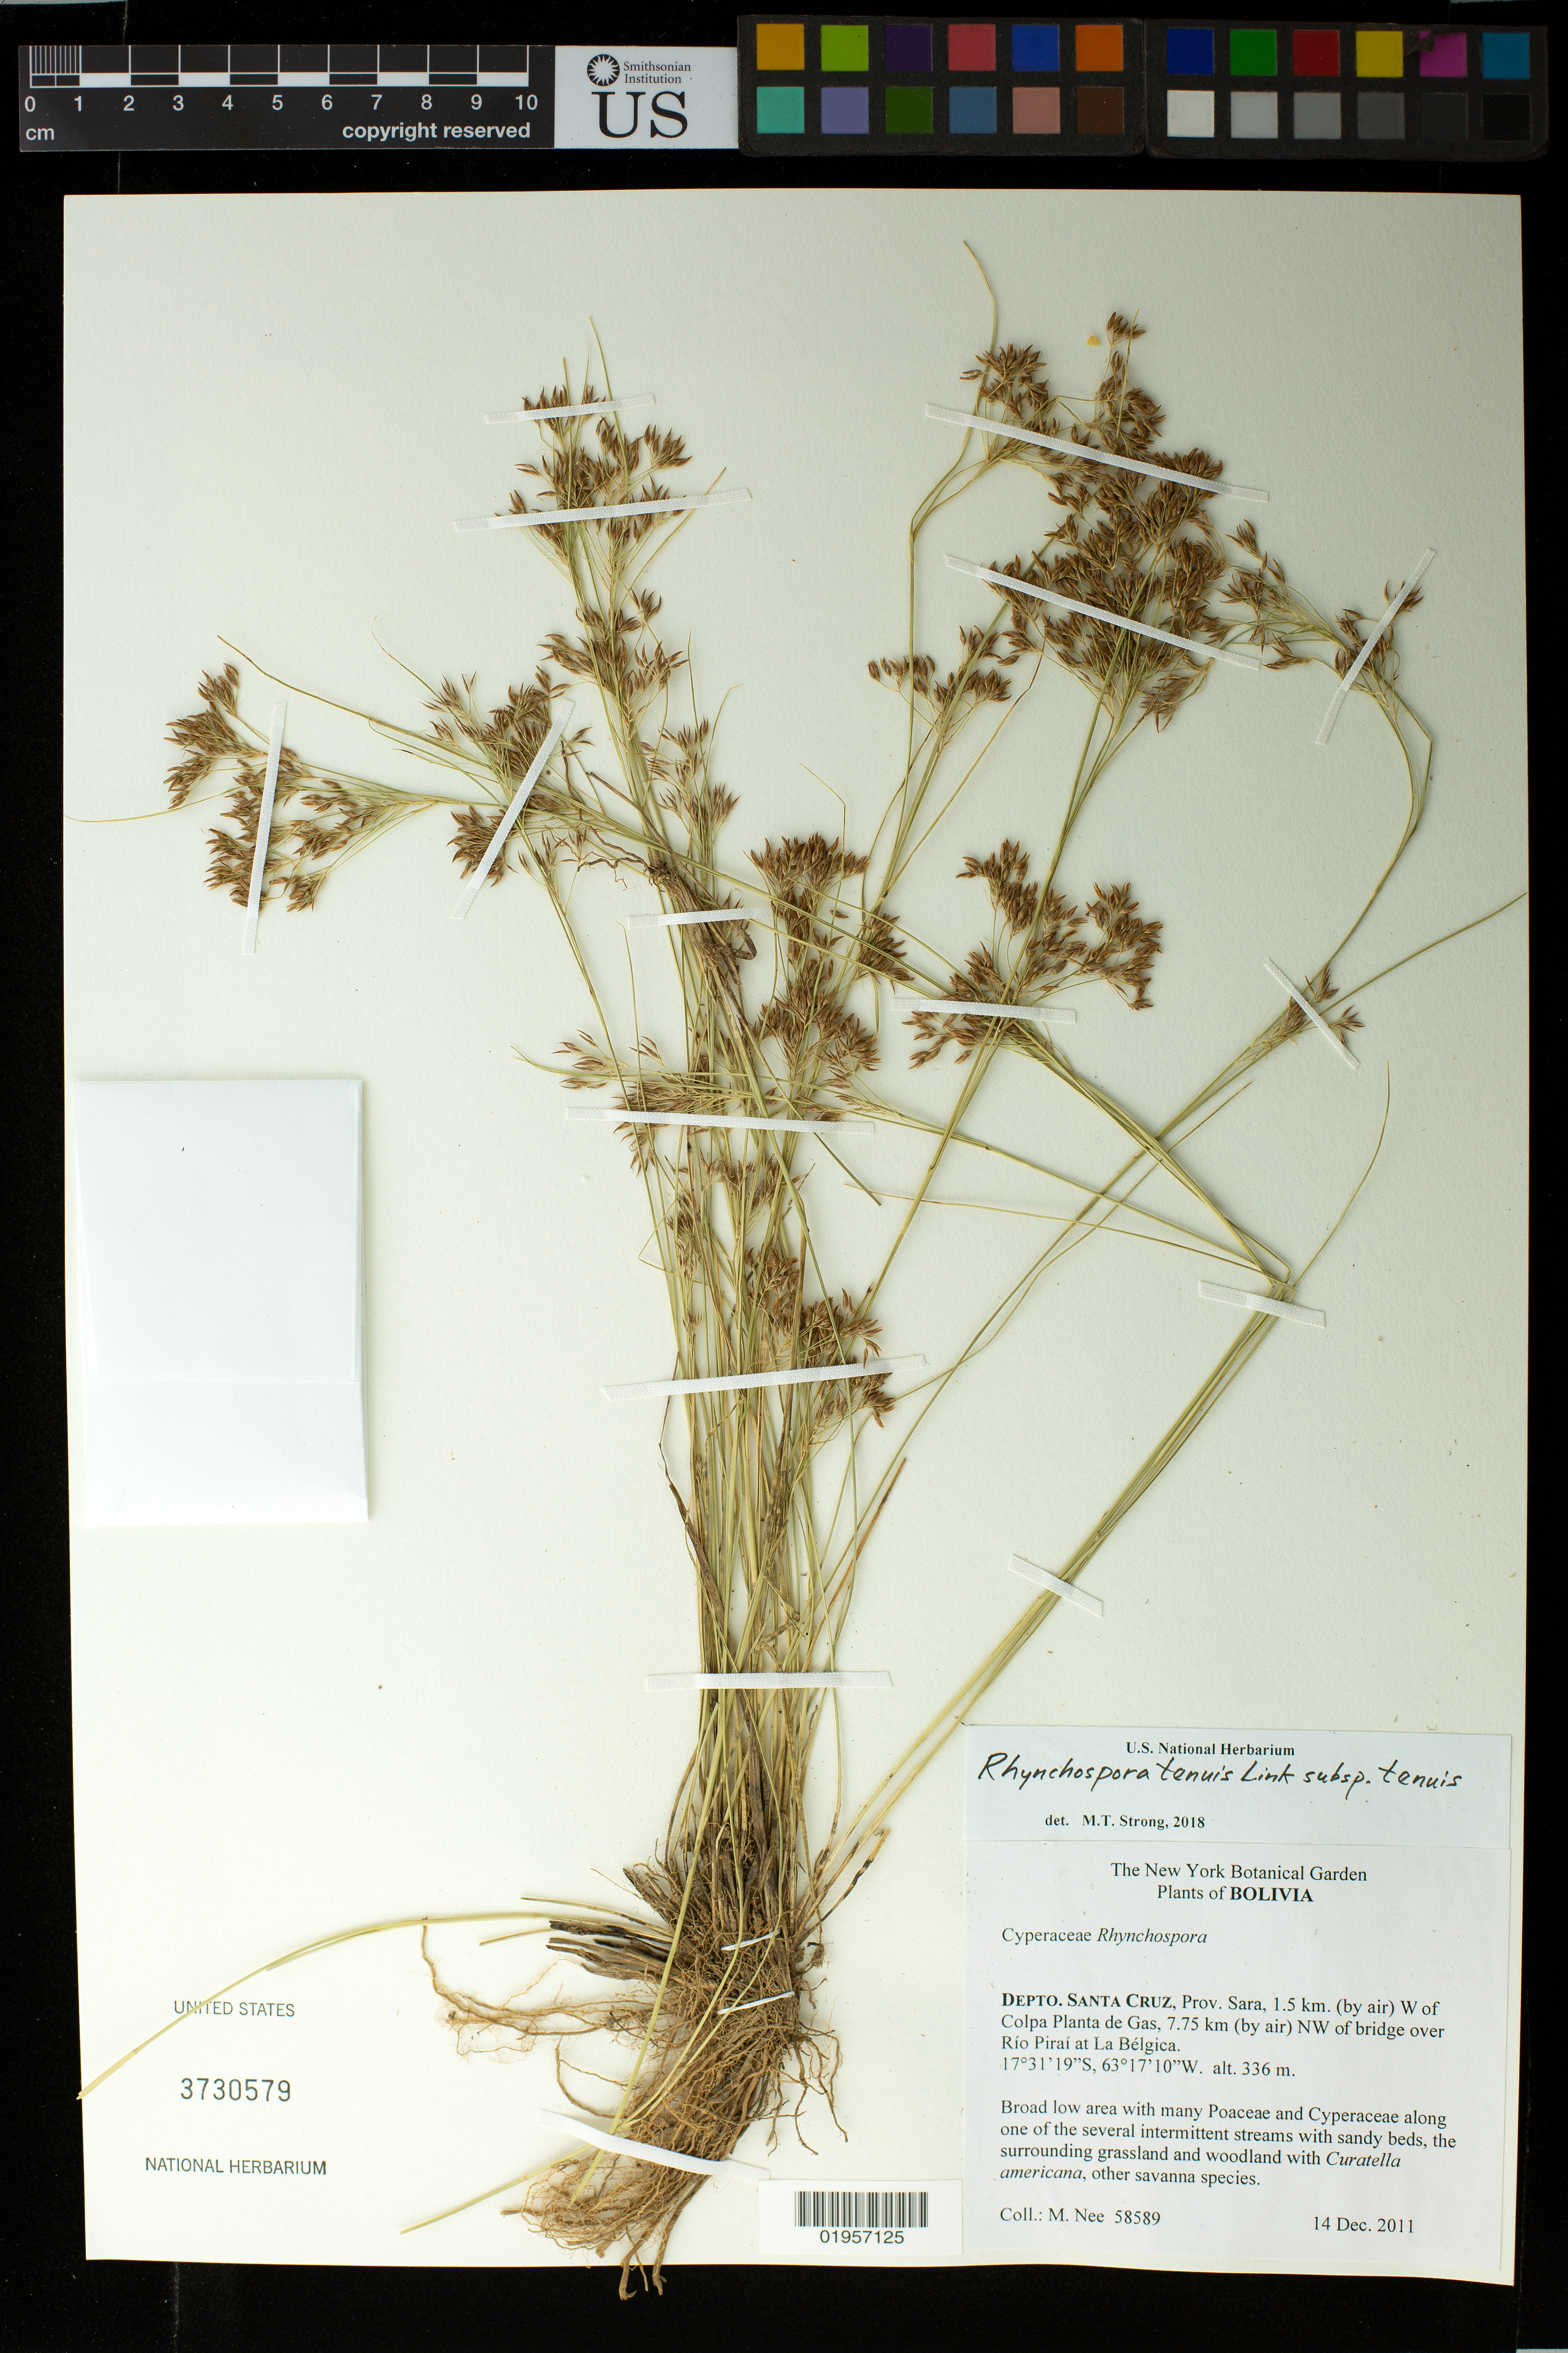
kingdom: Plantae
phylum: Tracheophyta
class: Liliopsida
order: Poales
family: Cyperaceae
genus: Rhynchospora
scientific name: Rhynchospora tenuis subsp. tenuis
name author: Link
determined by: Strong, Mark T., (BOT), Smithsonian Institution - National Museum of Natural History (UNITED STATES)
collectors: M. Nee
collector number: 58589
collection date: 2011-12-14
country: Bolivia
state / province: Santa Cruz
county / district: Sara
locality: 1.5 km W of Colpa Planta de Gas, 7.75 km NW of bridge over Rio Pirai at La Belgica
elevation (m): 336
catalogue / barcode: US 3730579